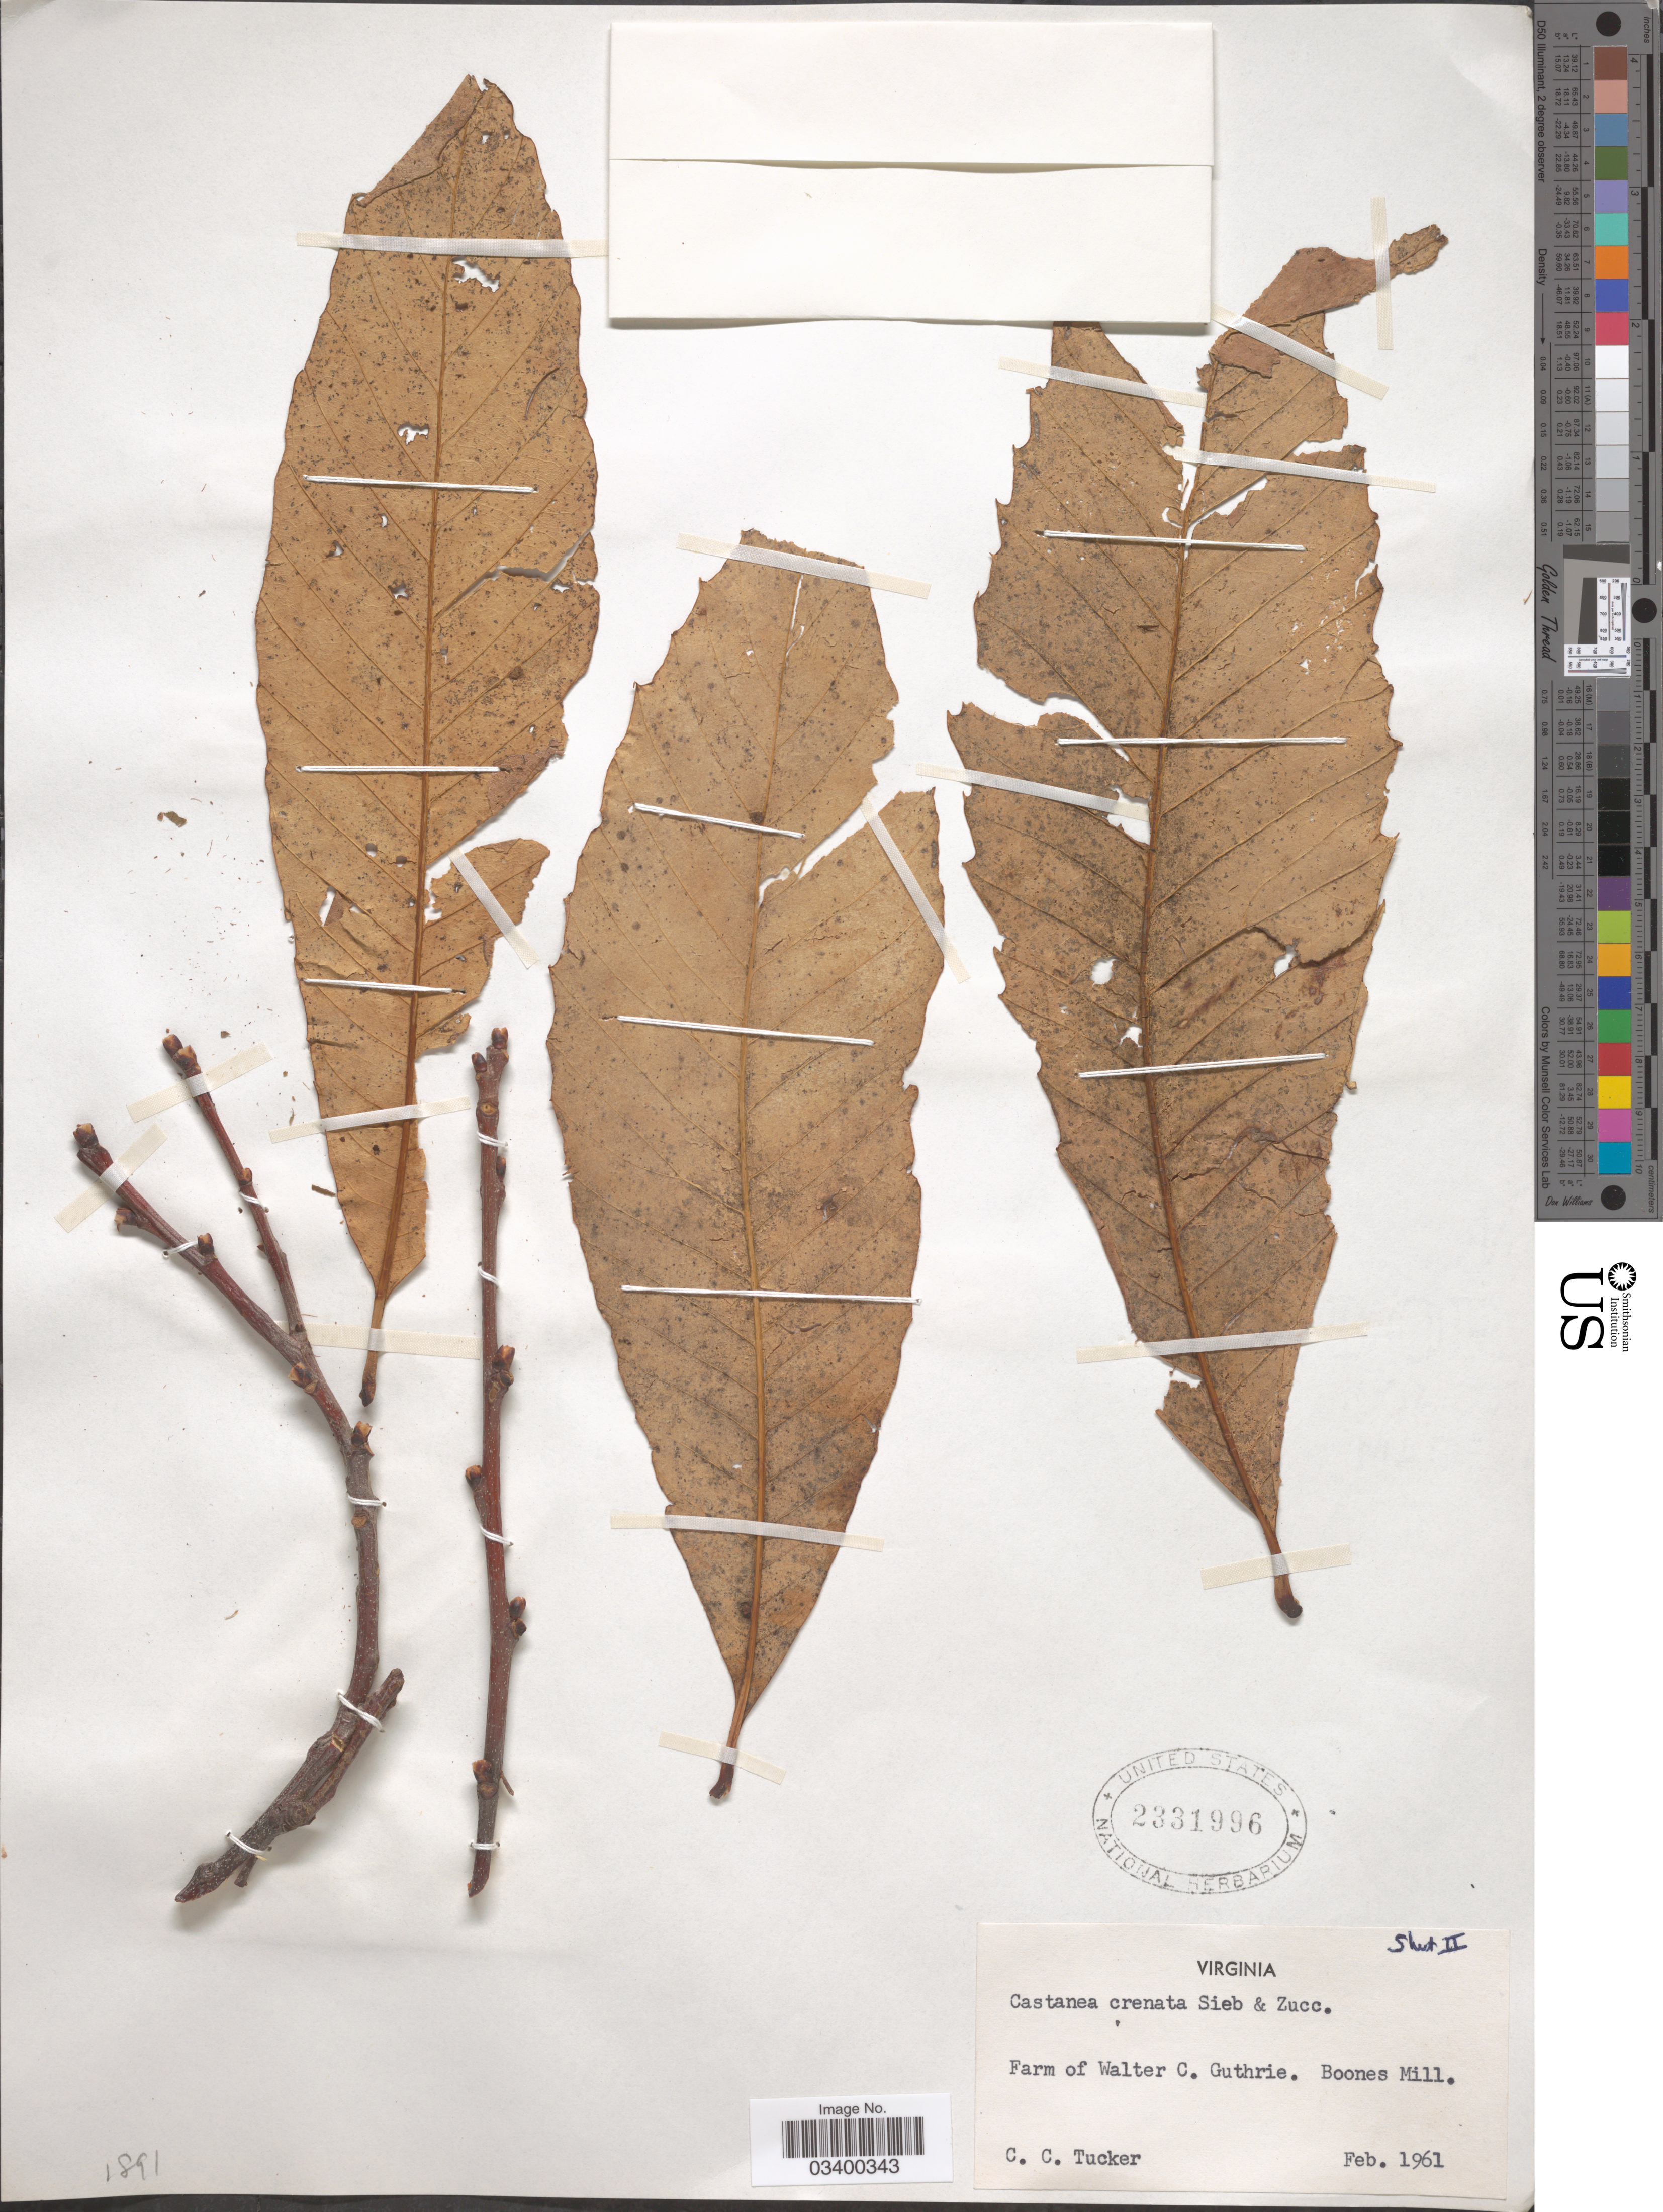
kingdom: Plantae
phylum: Tracheophyta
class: Magnoliopsida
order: Fagales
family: Fagaceae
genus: Castanea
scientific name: Castanea crenata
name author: Siebold & Zucc.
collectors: C. Tucker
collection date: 1961-02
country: United States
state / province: Virginia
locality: Farm of Walter C. Guthrie. Boones Mill.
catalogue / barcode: US 2331996